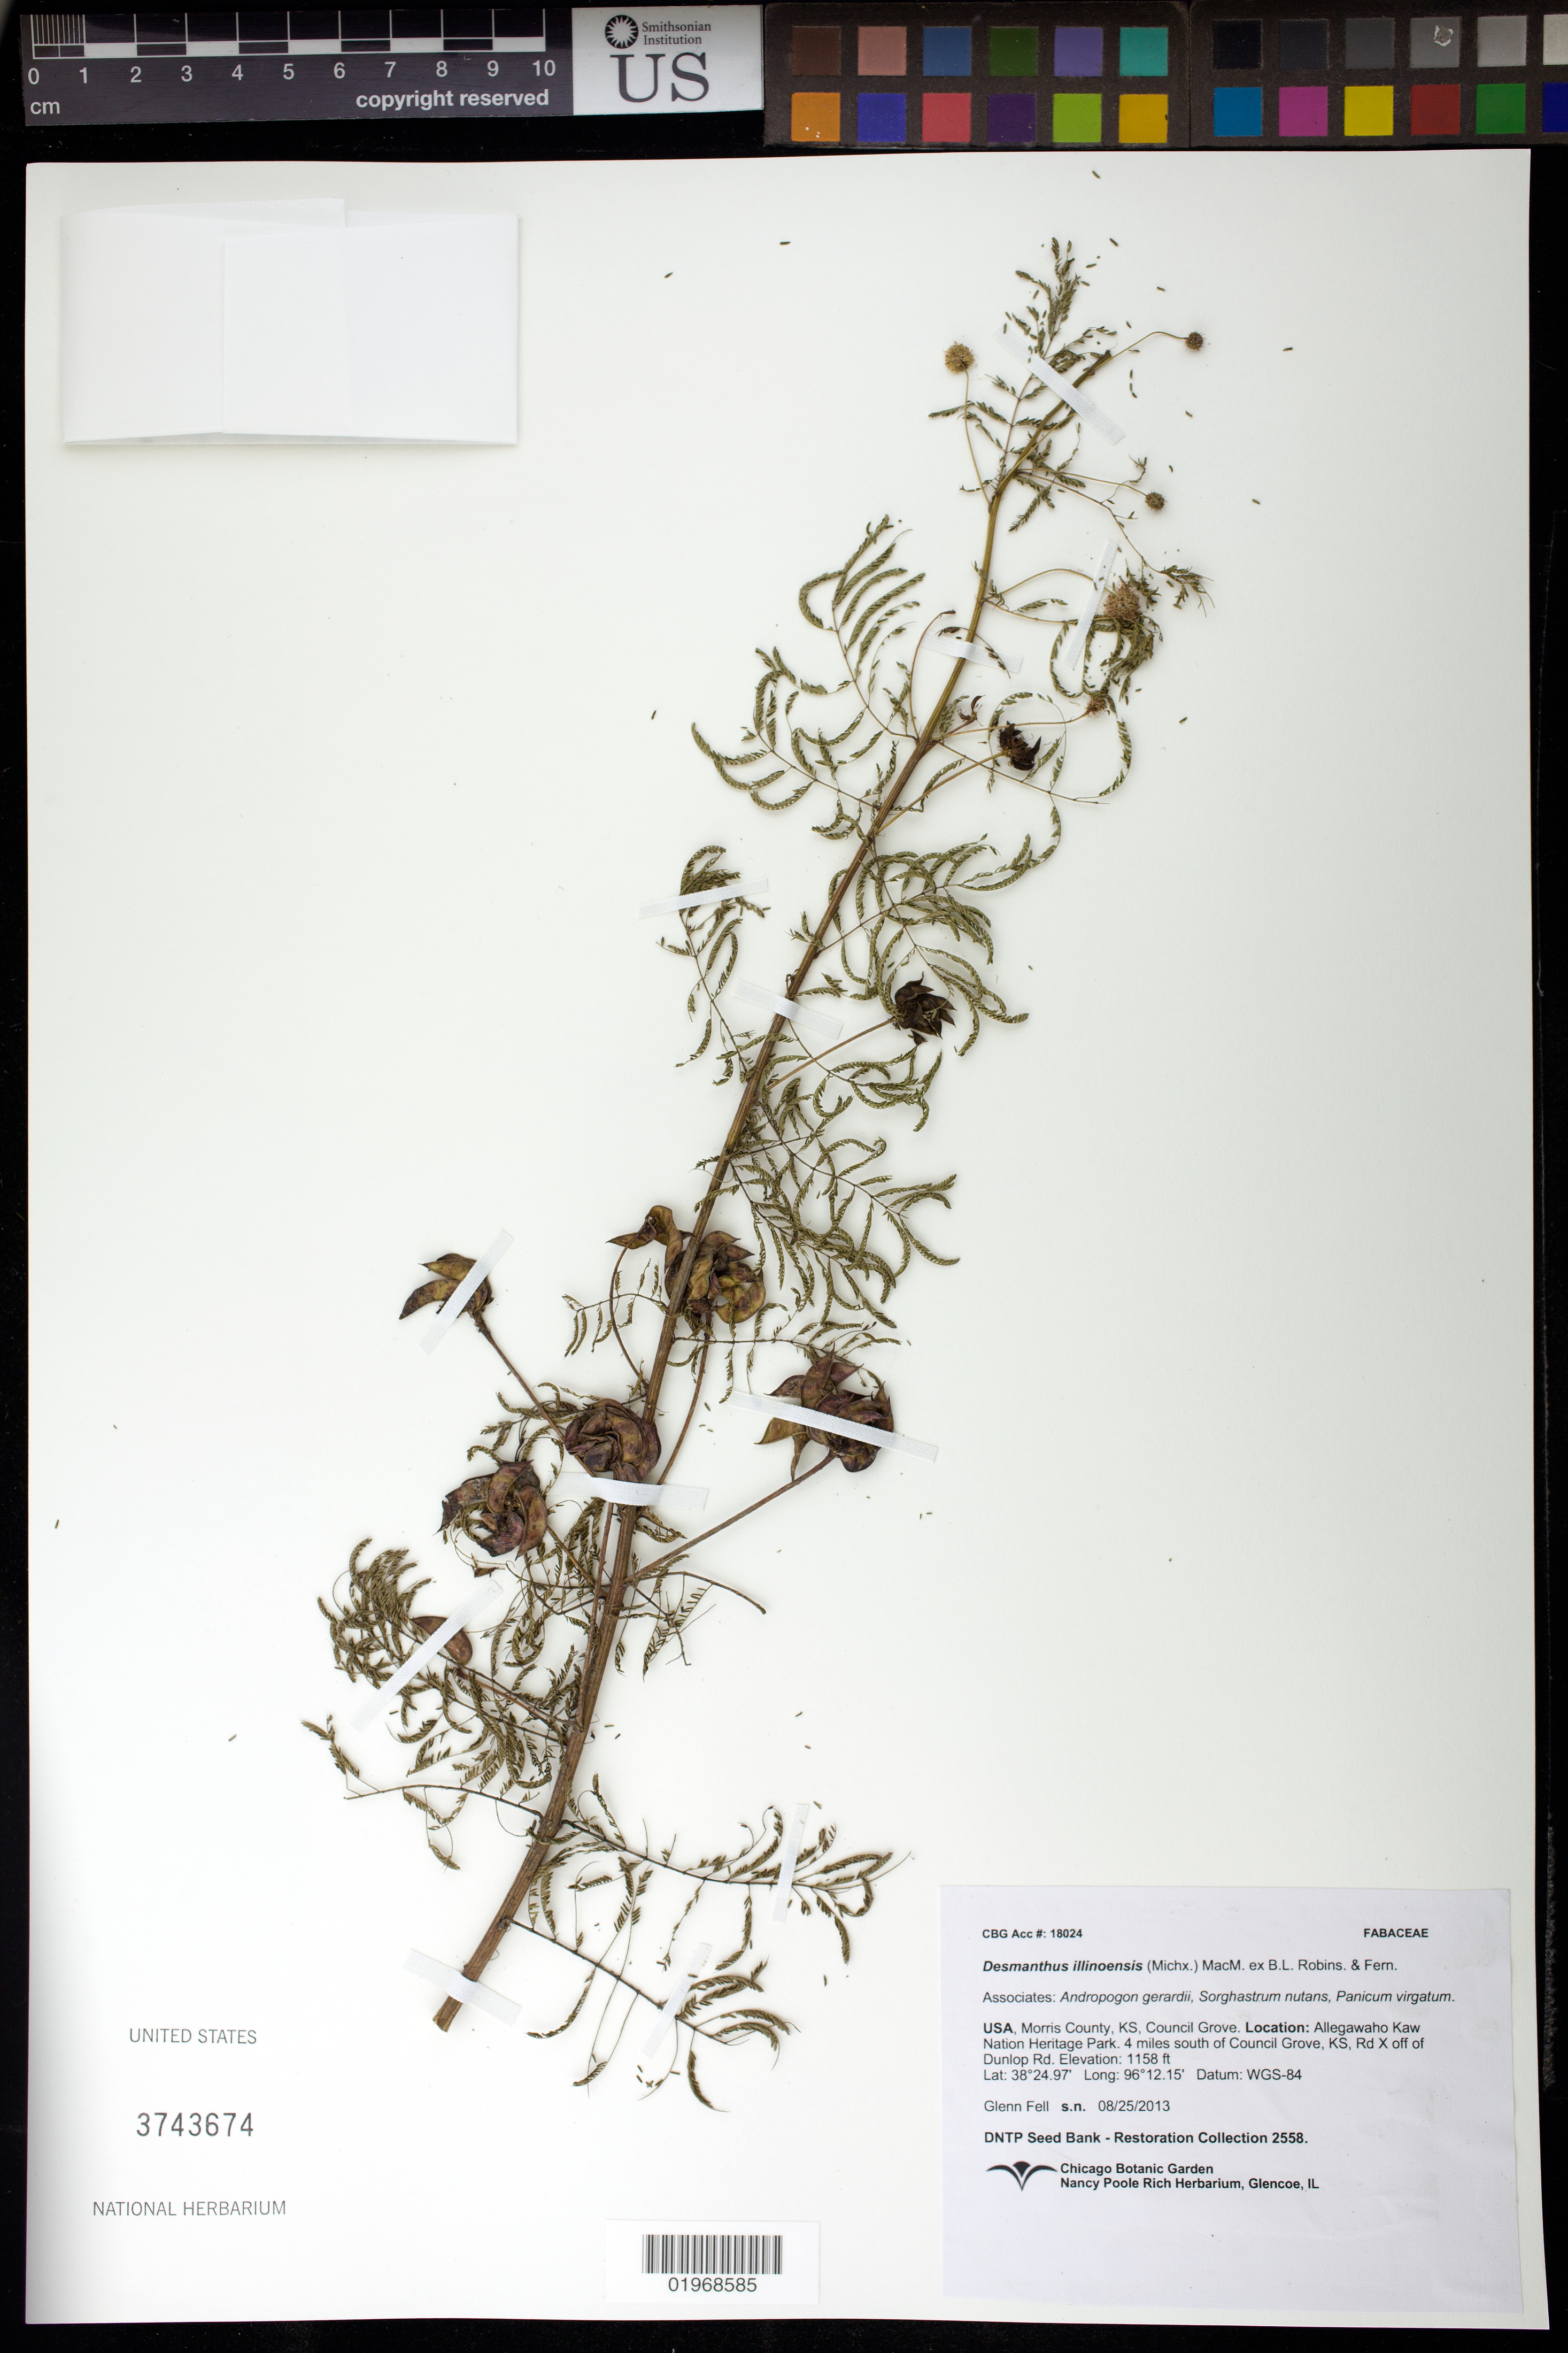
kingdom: Plantae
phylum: Tracheophyta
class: Magnoliopsida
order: Fabales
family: Fabaceae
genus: Desmanthus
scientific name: Desmanthus illinoensis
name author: (Michx.) MacMill.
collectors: G. Fell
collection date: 2013-08-25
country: United States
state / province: Kansas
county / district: Morris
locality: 4 mi. S of Council Grove, Allegawaho Kaw National Heritage Park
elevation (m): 353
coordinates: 38 24.97, 96 12.15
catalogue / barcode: US 3743674